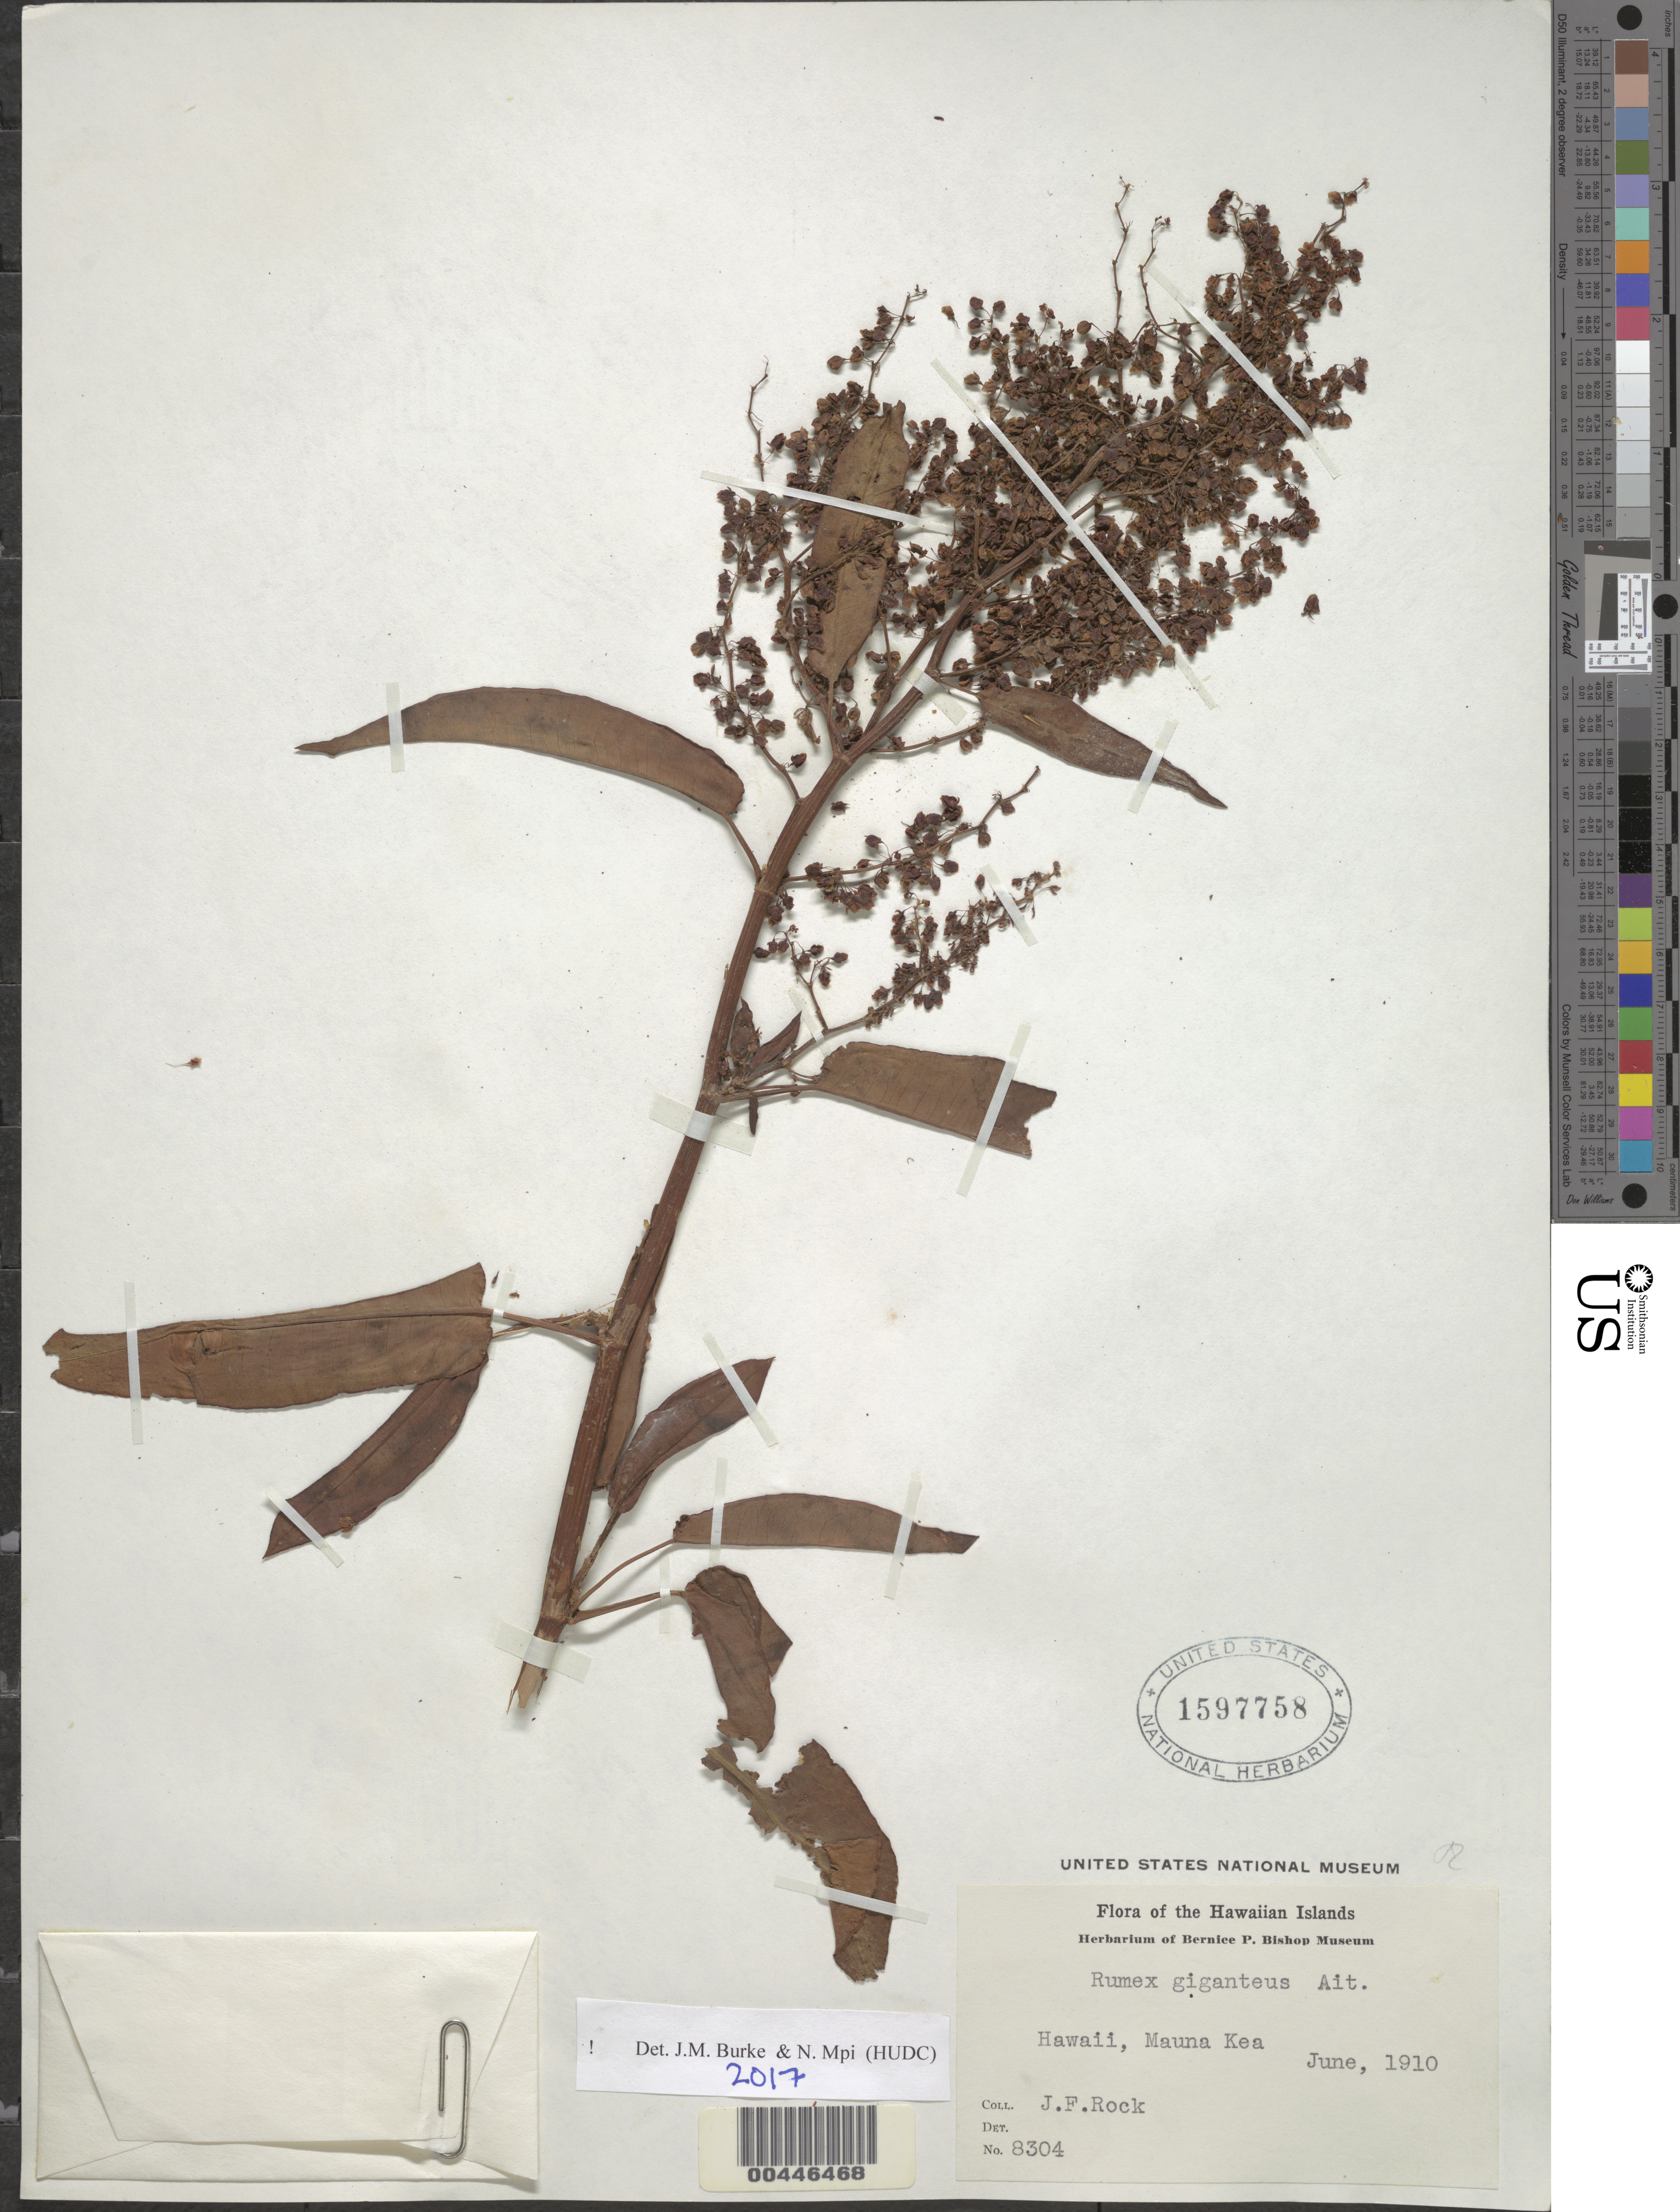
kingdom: Plantae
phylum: Tracheophyta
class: Magnoliopsida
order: Caryophyllales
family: Polygonaceae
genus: Rumex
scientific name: Rumex giganteus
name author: W.T. Aiton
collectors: J. F. Rock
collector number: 8304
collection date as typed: Jun 1910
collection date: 1910-06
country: United States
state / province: Hawaii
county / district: Hawaii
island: Hawaii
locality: Mauna Kea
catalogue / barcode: US 1597758